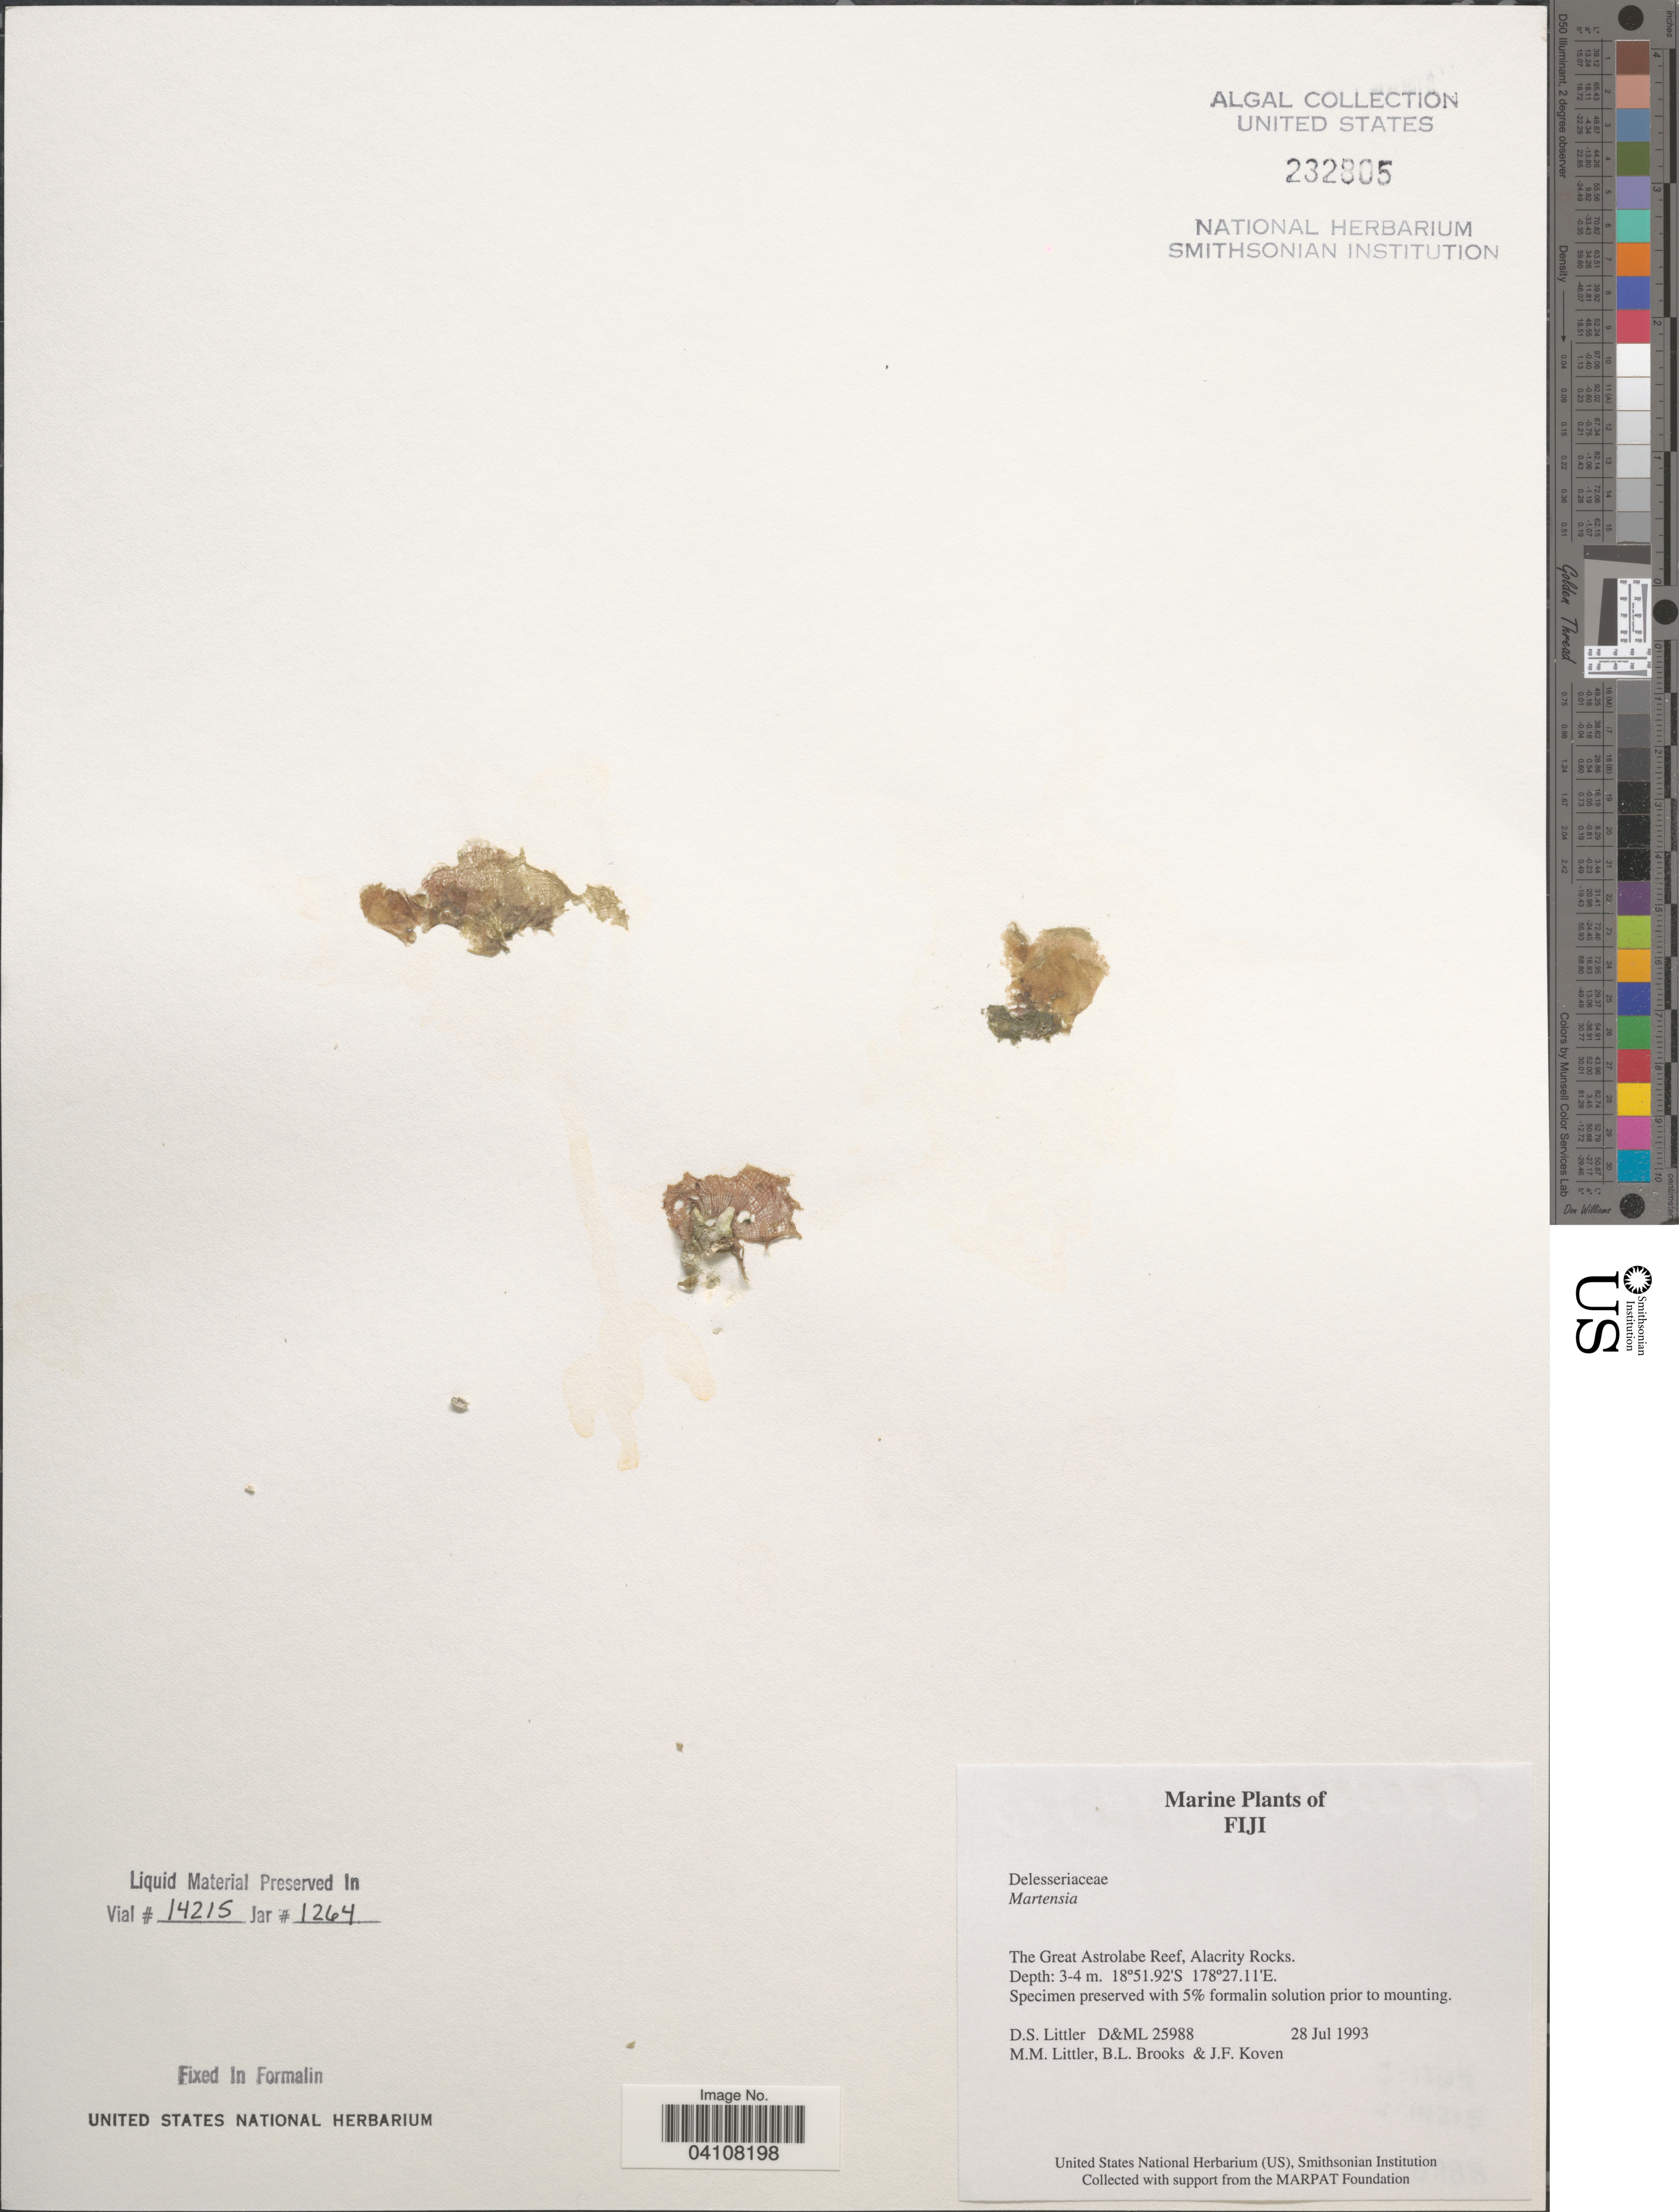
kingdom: Plantae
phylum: Rhodophyta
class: Florideophyceae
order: Ceramiales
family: Delesseriaceae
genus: Martensia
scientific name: Martensia sp.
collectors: D. S. Littler, B. Brooks & J. Koven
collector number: D&ML25988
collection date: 1993-07-28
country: Fiji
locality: The Great Astrolabe Reef, Alacrity Rocks.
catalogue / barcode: US 232805